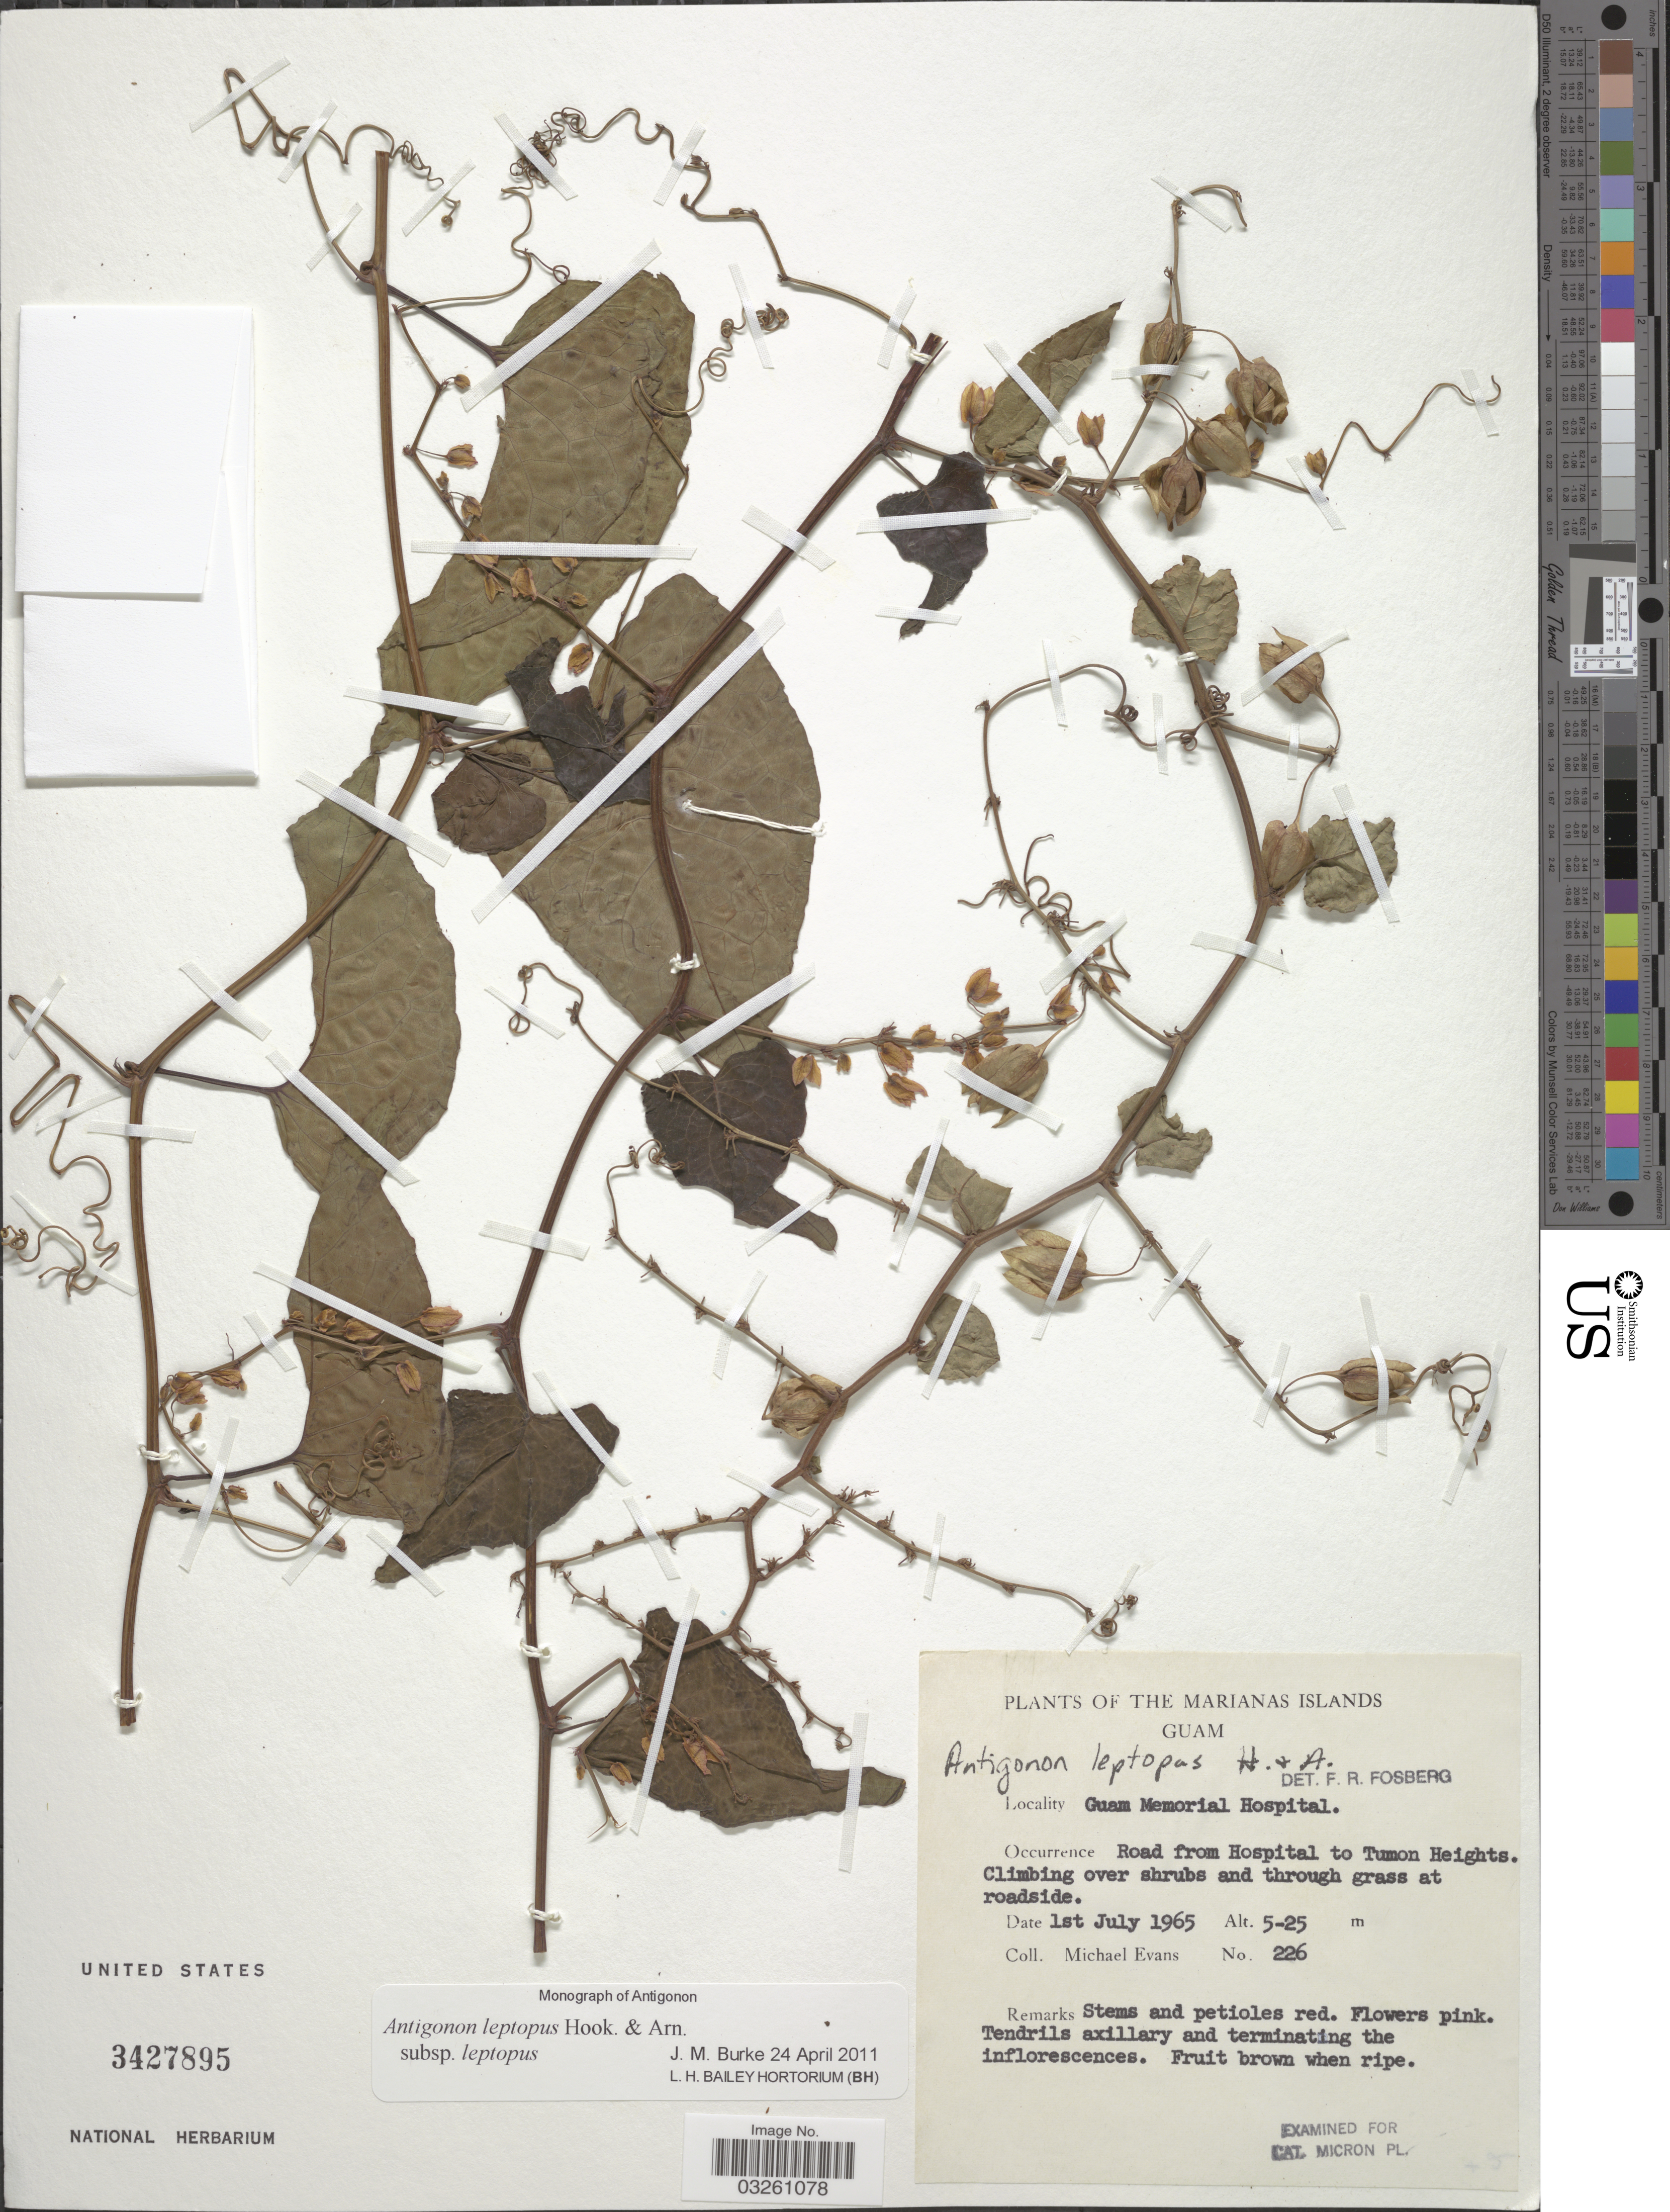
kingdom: Plantae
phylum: Tracheophyta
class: Magnoliopsida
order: Caryophyllales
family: Polygonaceae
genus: Antigonon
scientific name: Antigonon leptopus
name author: Hook. & Arn.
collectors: M. Evans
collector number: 226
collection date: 1965-07-01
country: Guam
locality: The Marianas Islands. Guam Memorial Hospital. Road from Hospital to Tumon Heights.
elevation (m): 5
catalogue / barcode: US 3427895